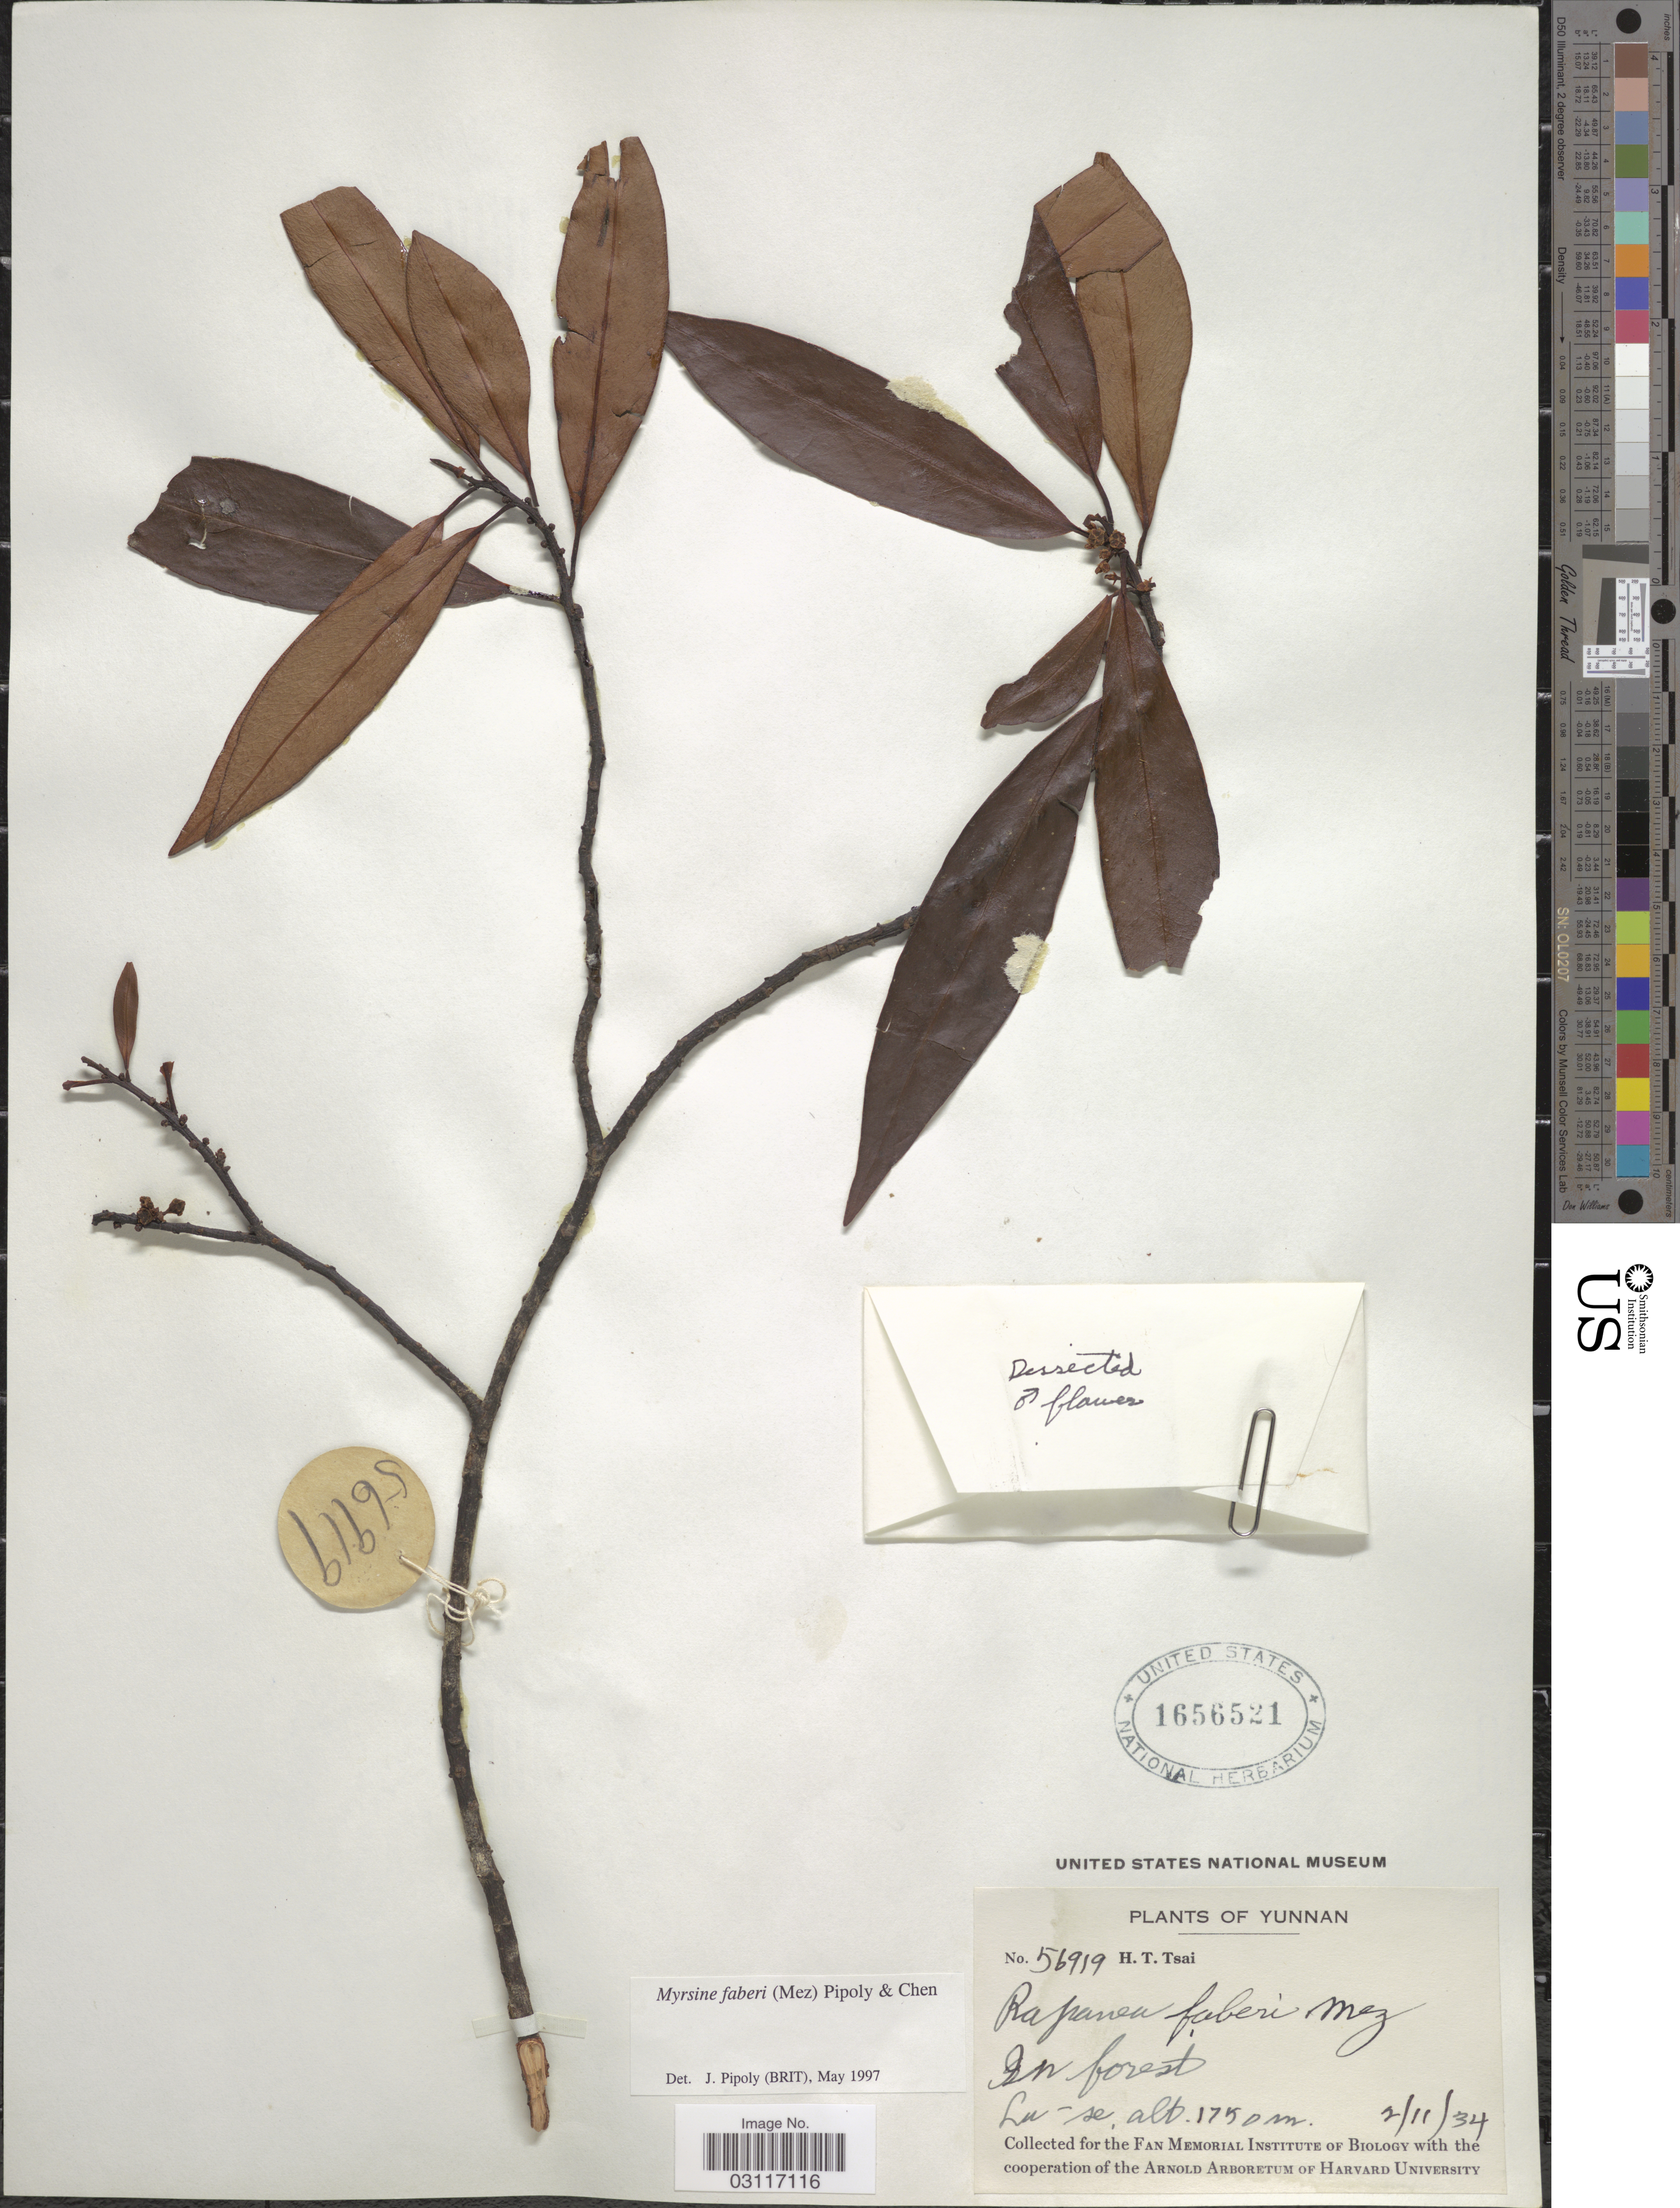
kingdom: Plantae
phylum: Tracheophyta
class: Magnoliopsida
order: Ericales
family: Primulaceae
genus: Myrsine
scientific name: Myrsine faberi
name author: (Mez) Pipoly & C. Chen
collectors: H. Tsai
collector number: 56919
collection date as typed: Transcribed d/m/y: 2/11/34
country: China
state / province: Yunnan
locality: In forest. Lu-se.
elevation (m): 1750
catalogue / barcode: US 1656521